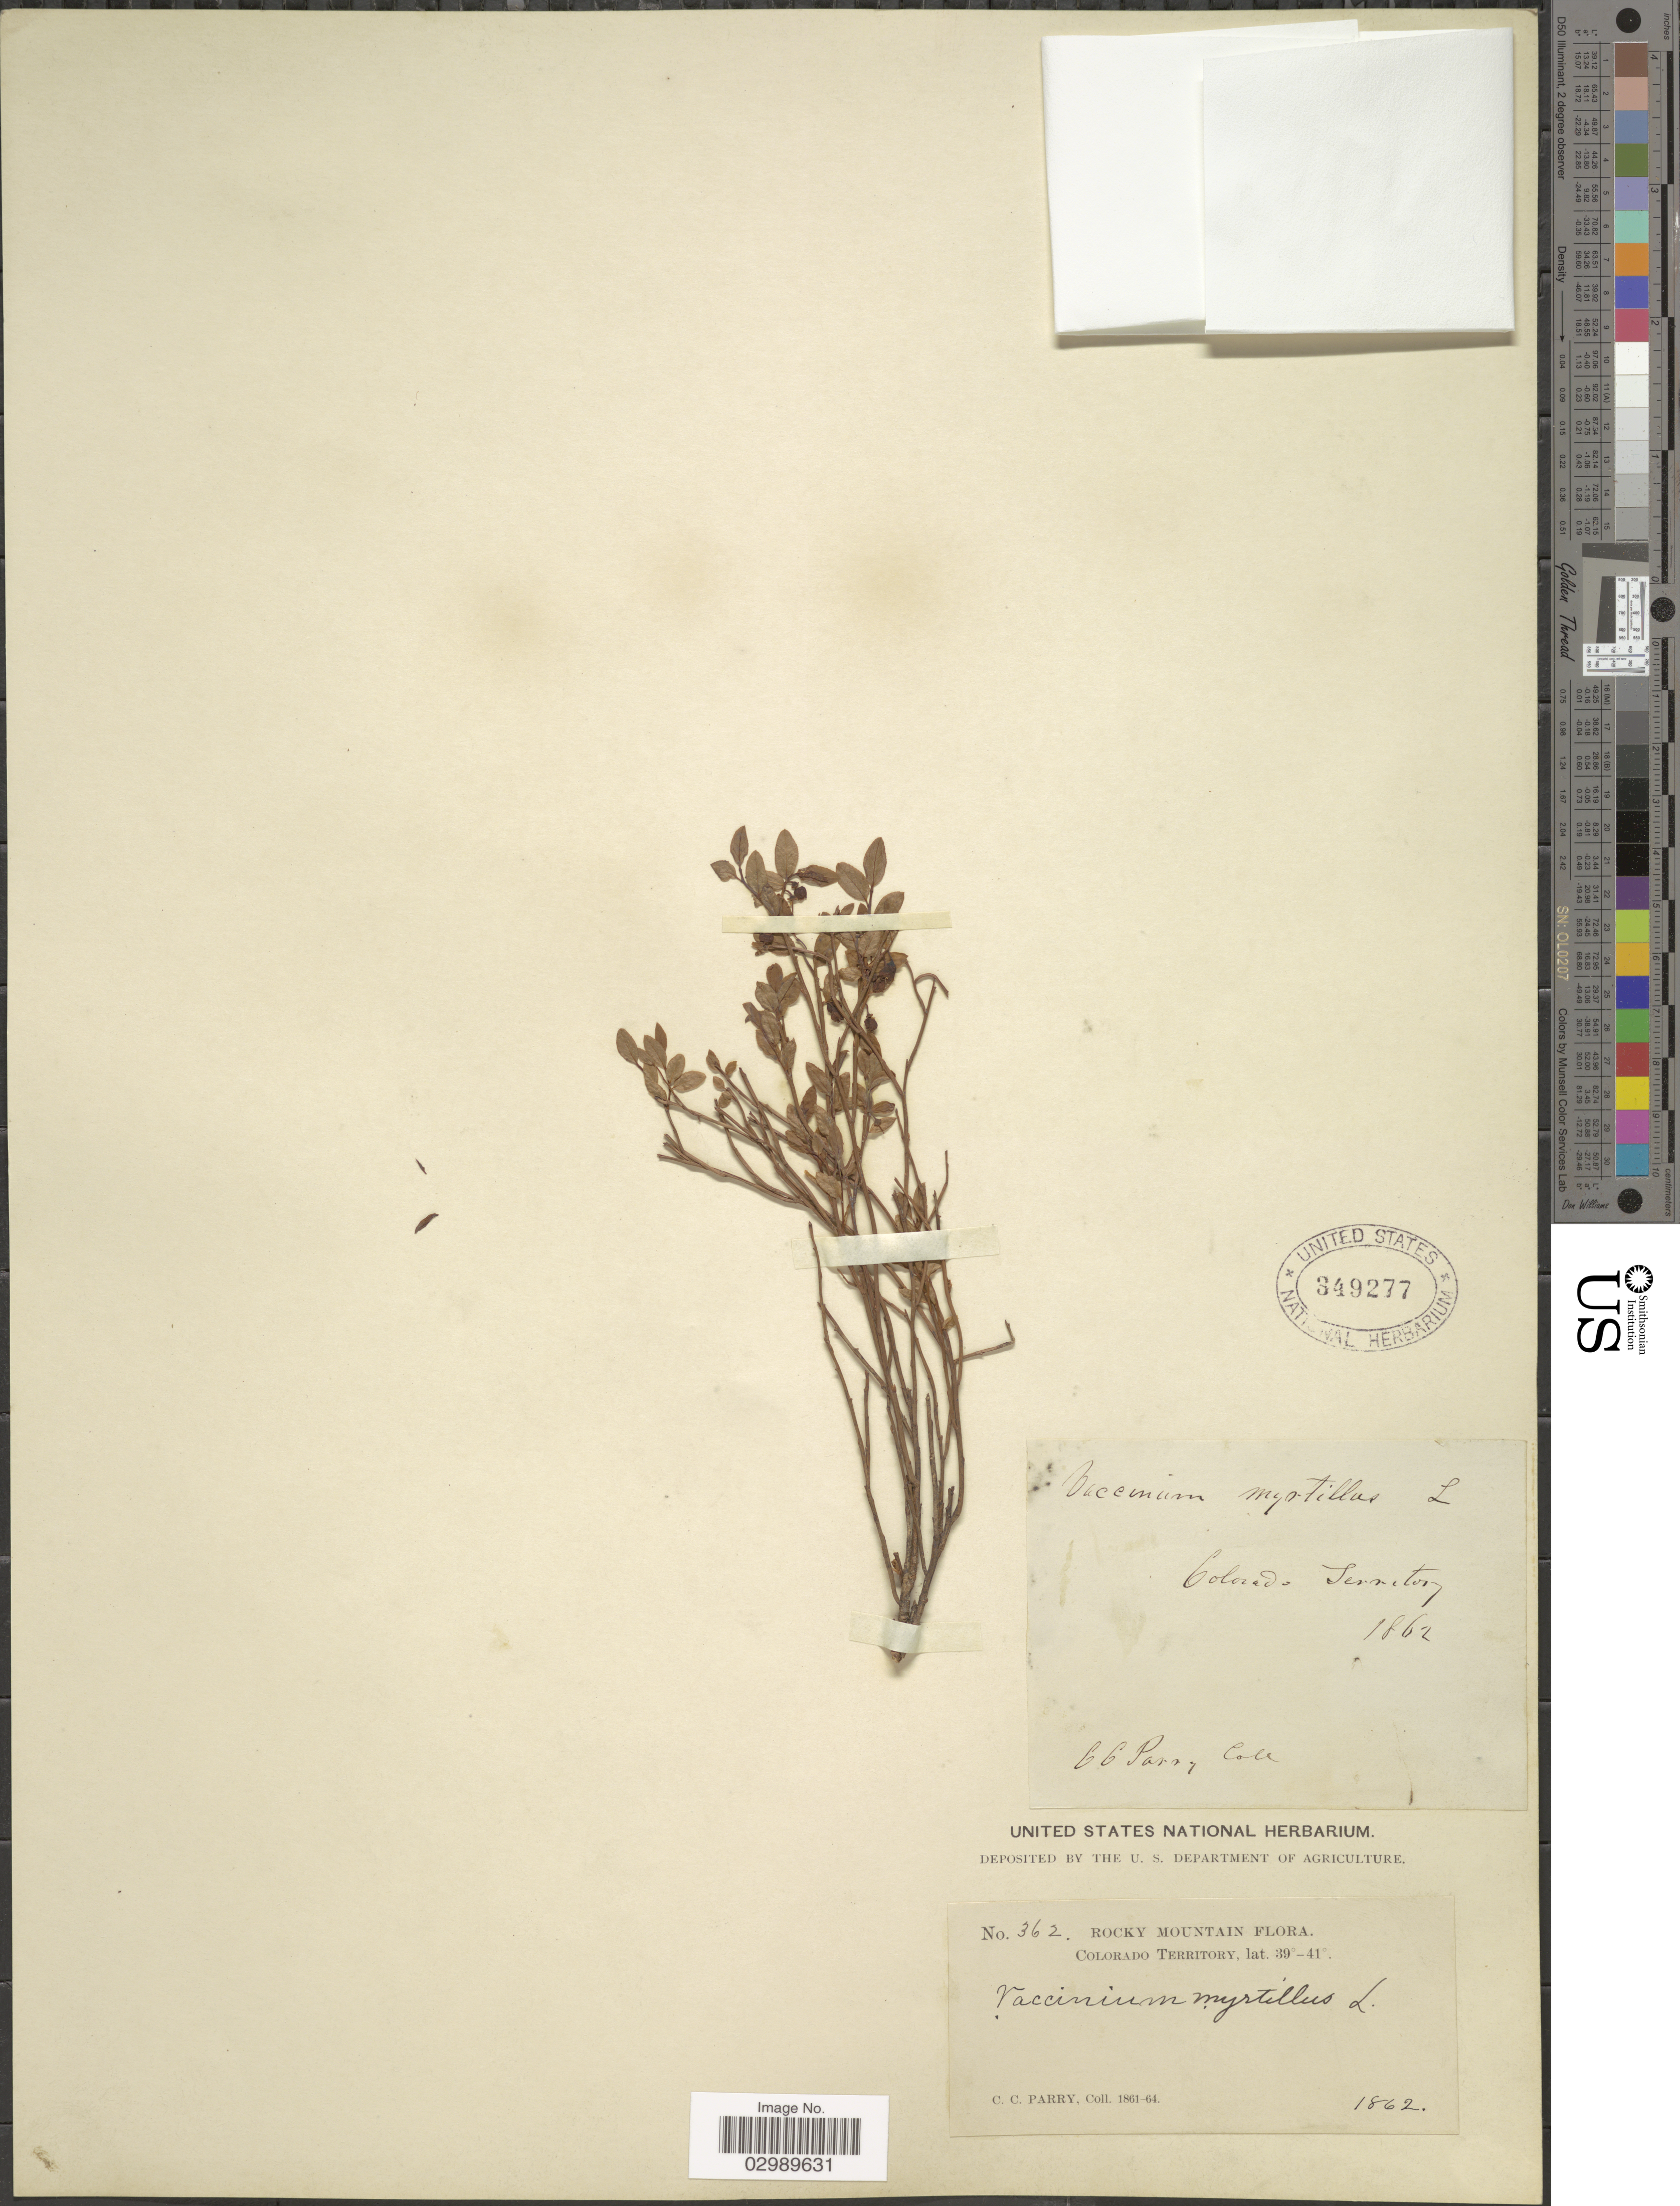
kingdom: Plantae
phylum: Tracheophyta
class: Magnoliopsida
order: Ericales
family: Ericaceae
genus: Vaccinium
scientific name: Vaccinium scoparium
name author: Leiberg ex Coville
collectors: C. C. Parry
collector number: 362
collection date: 1862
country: United States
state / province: Colorado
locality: Rocky Mountain. Colorado Territory.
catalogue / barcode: US 349277